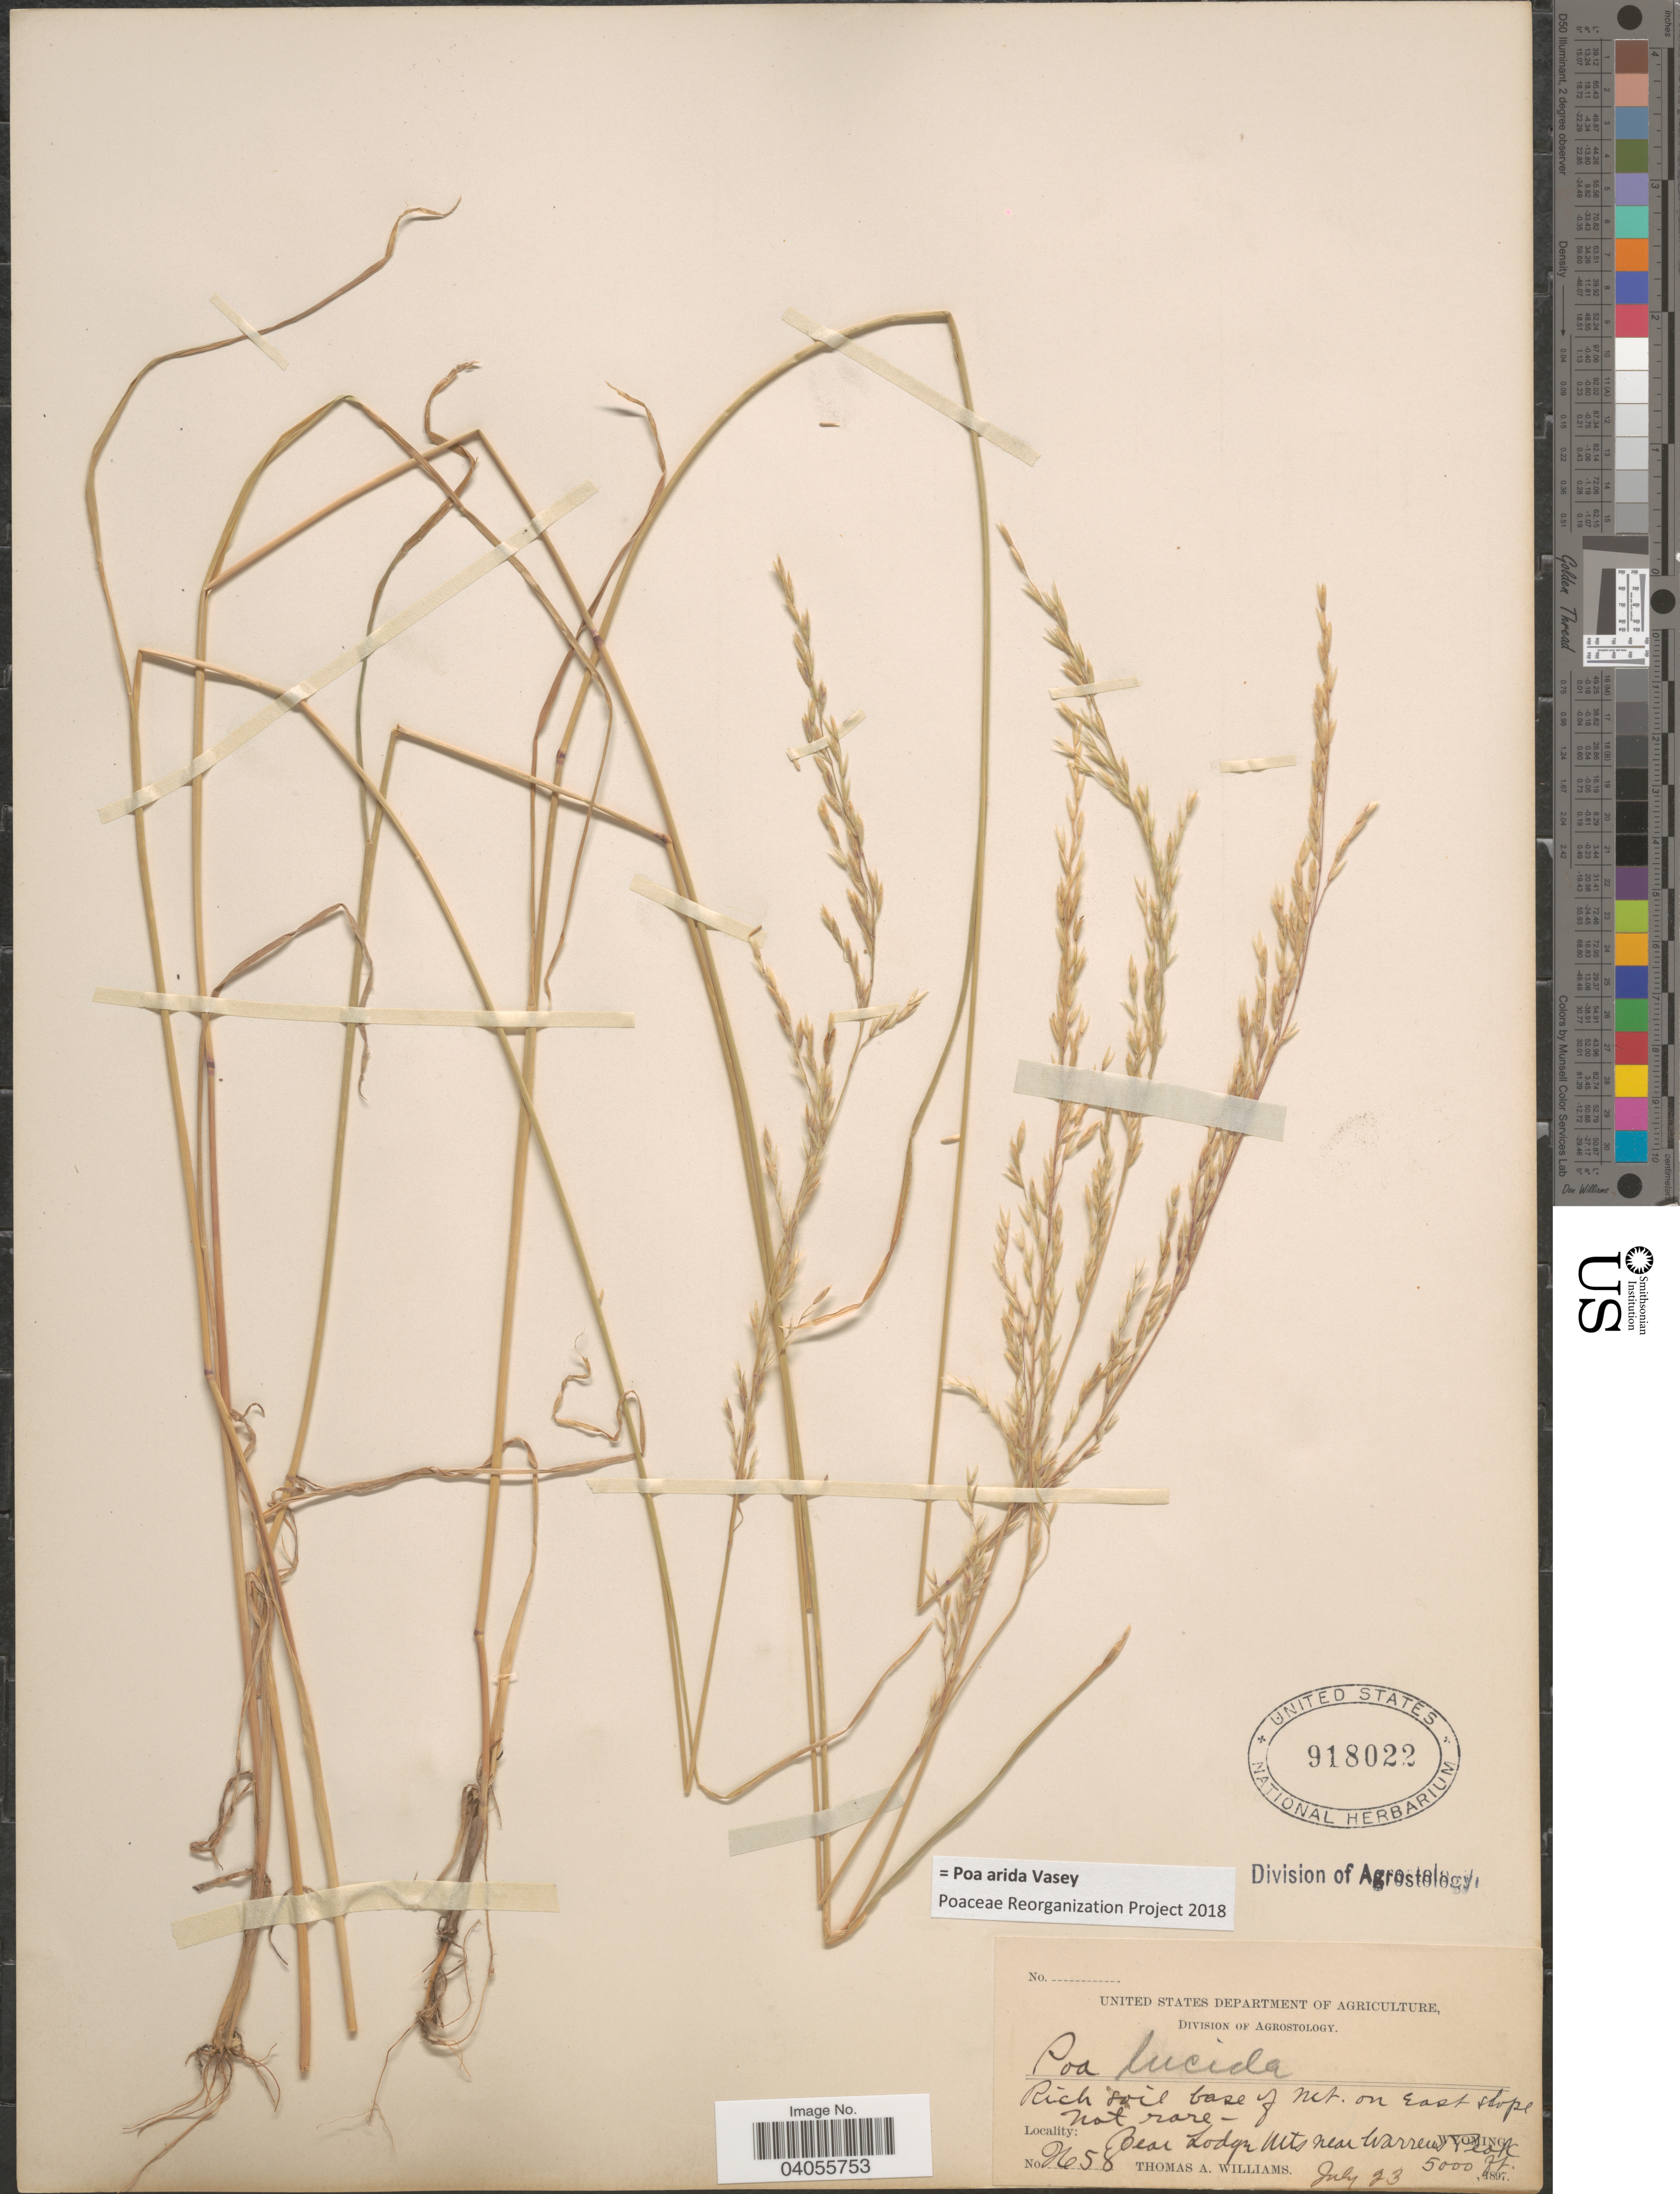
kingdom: Plantae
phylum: Tracheophyta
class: Liliopsida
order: Poales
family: Poaceae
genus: Poa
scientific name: Poa arida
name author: Vasey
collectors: T. A. Williams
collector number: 2658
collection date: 1897-07-23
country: United States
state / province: Wyoming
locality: Rich soil base of Mt. on East slope. Bear Lodge Mts near Warren Peak.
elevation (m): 1524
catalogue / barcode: US 918022